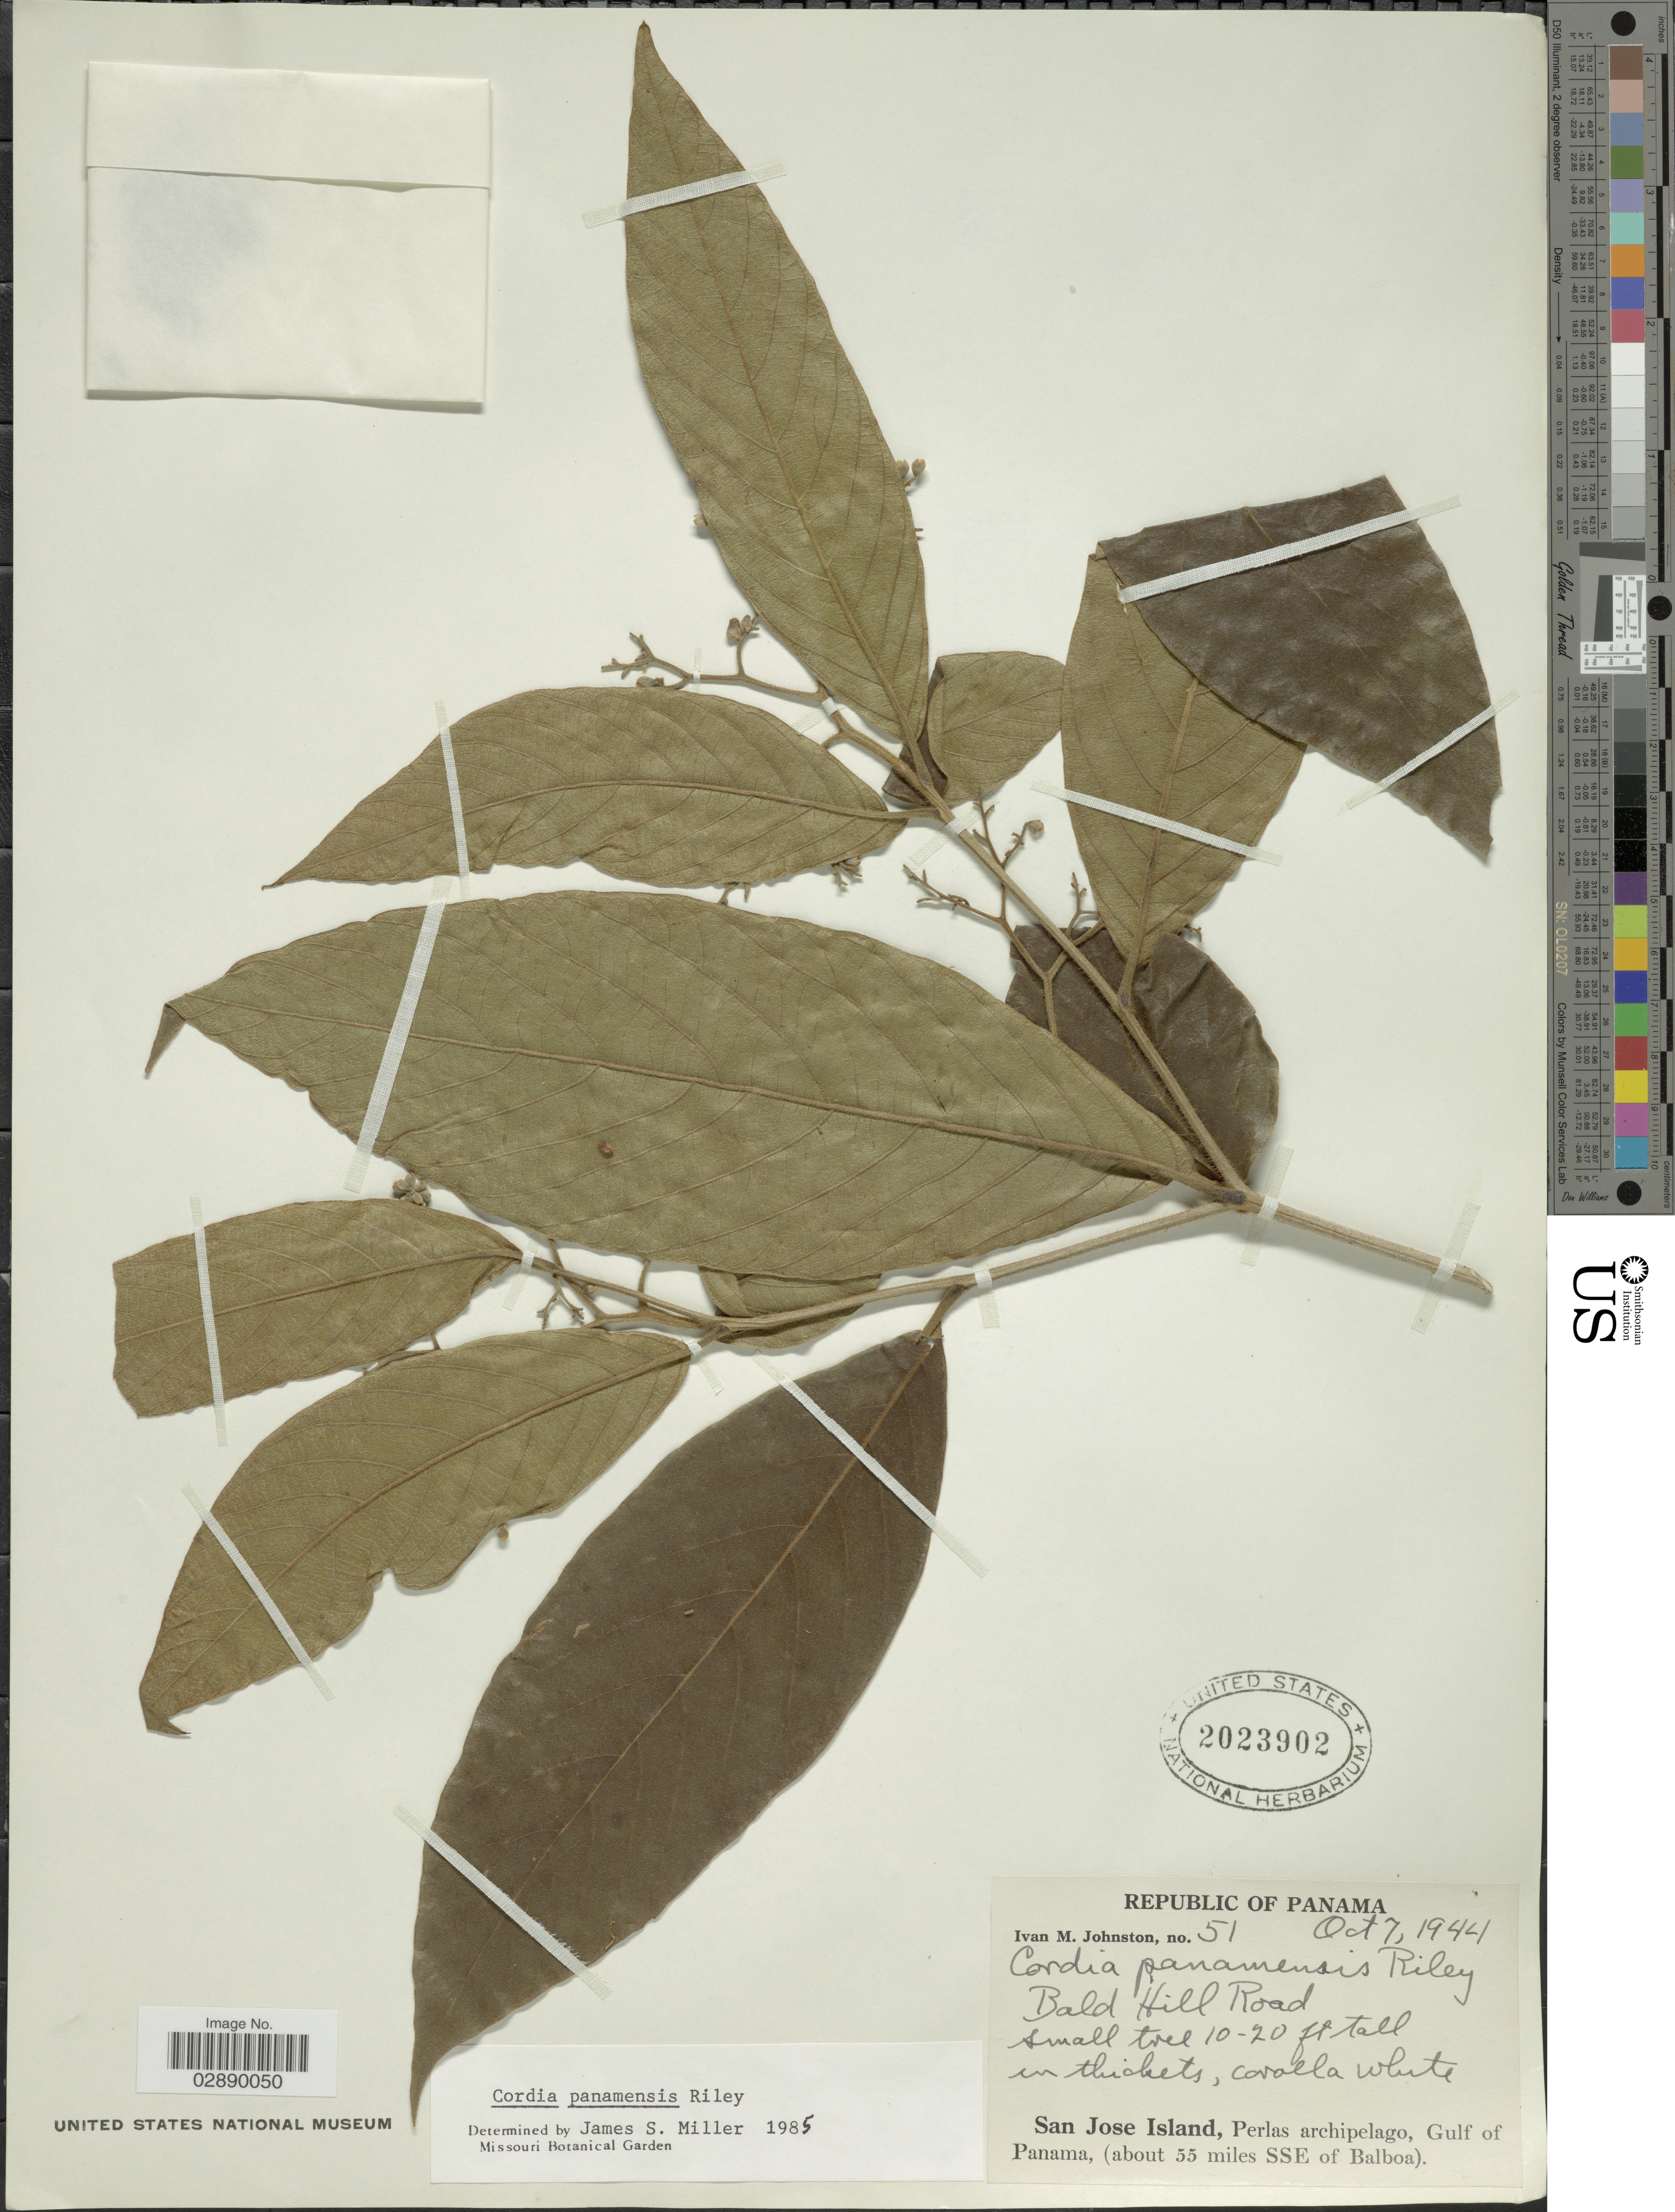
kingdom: Plantae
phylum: Tracheophyta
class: Magnoliopsida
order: Boraginales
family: Cordiaceae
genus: Cordia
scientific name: Cordia panamensis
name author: L. Riley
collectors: I.M. Johnston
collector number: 51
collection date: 1944-10-07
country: Panama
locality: Bald Hill Road. San Jose Island, Perlas archipelago, Gulf of Panama, ( about 55 miles SSE of Balboa).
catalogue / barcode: US 2023902